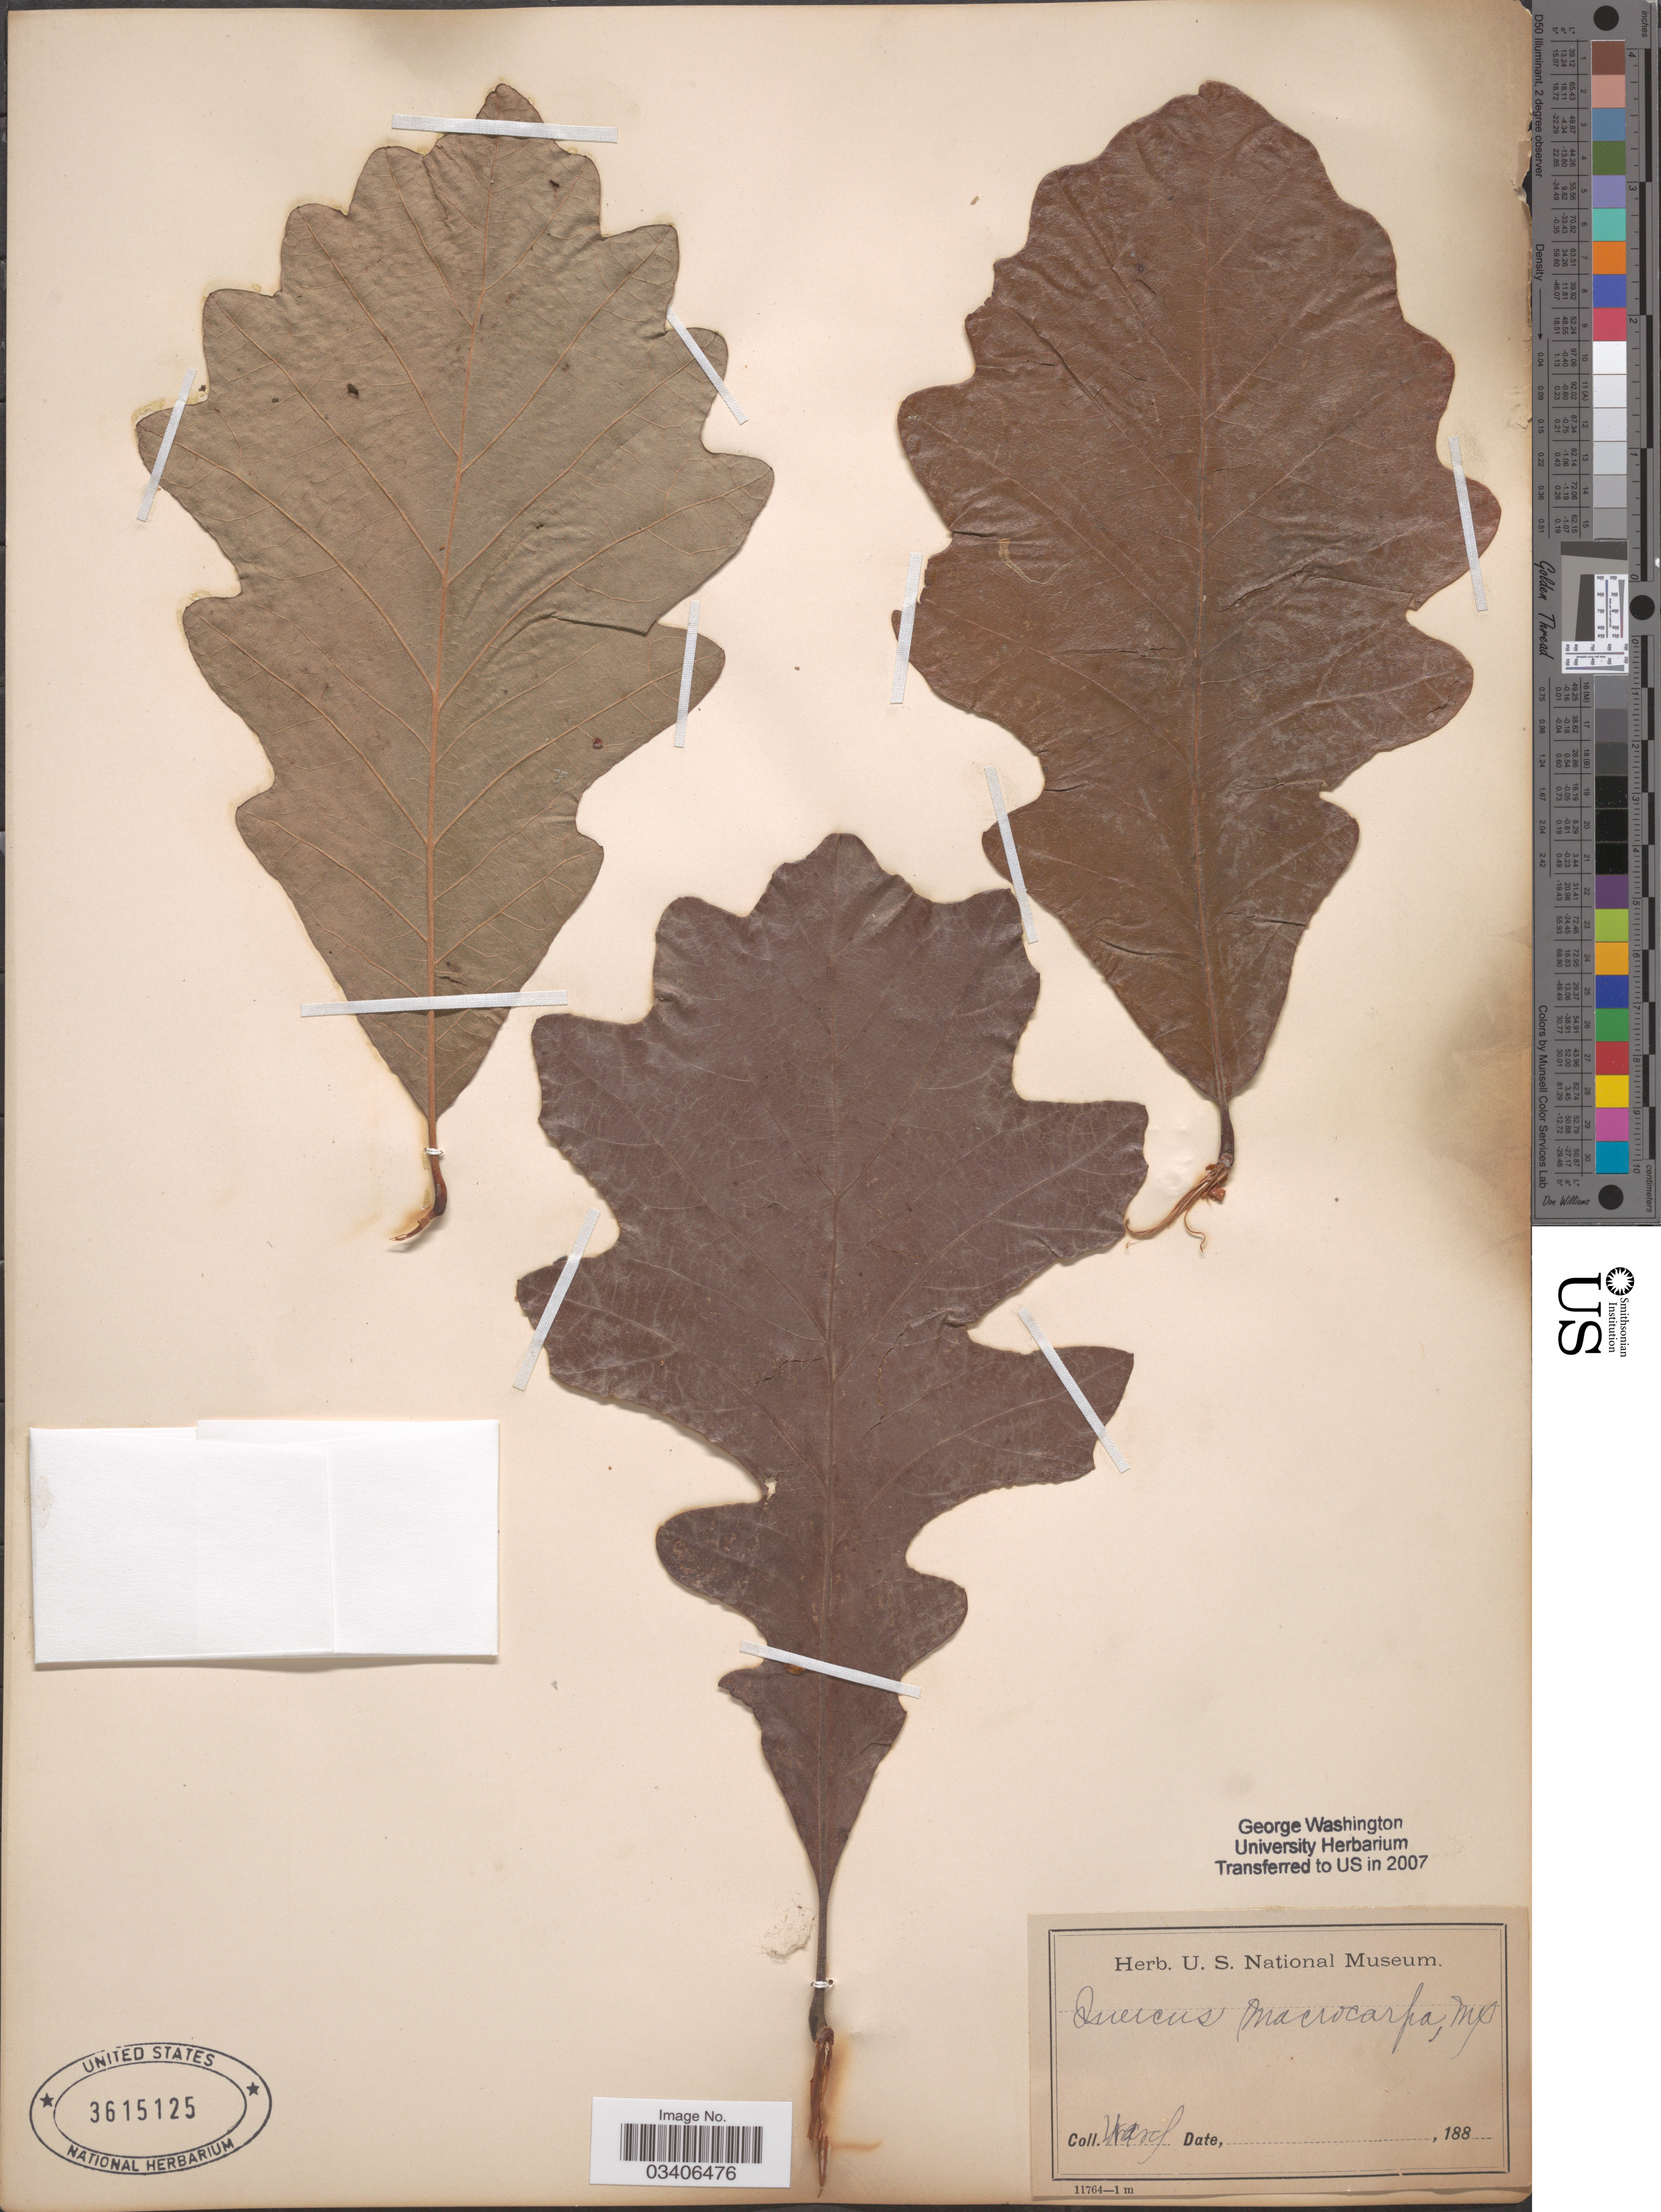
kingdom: Plantae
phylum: Tracheophyta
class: Magnoliopsida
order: Fagales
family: Fagaceae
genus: Quercus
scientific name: Quercus macrocarpa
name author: Michx.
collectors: Ward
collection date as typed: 188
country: United States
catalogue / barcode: US 3615125